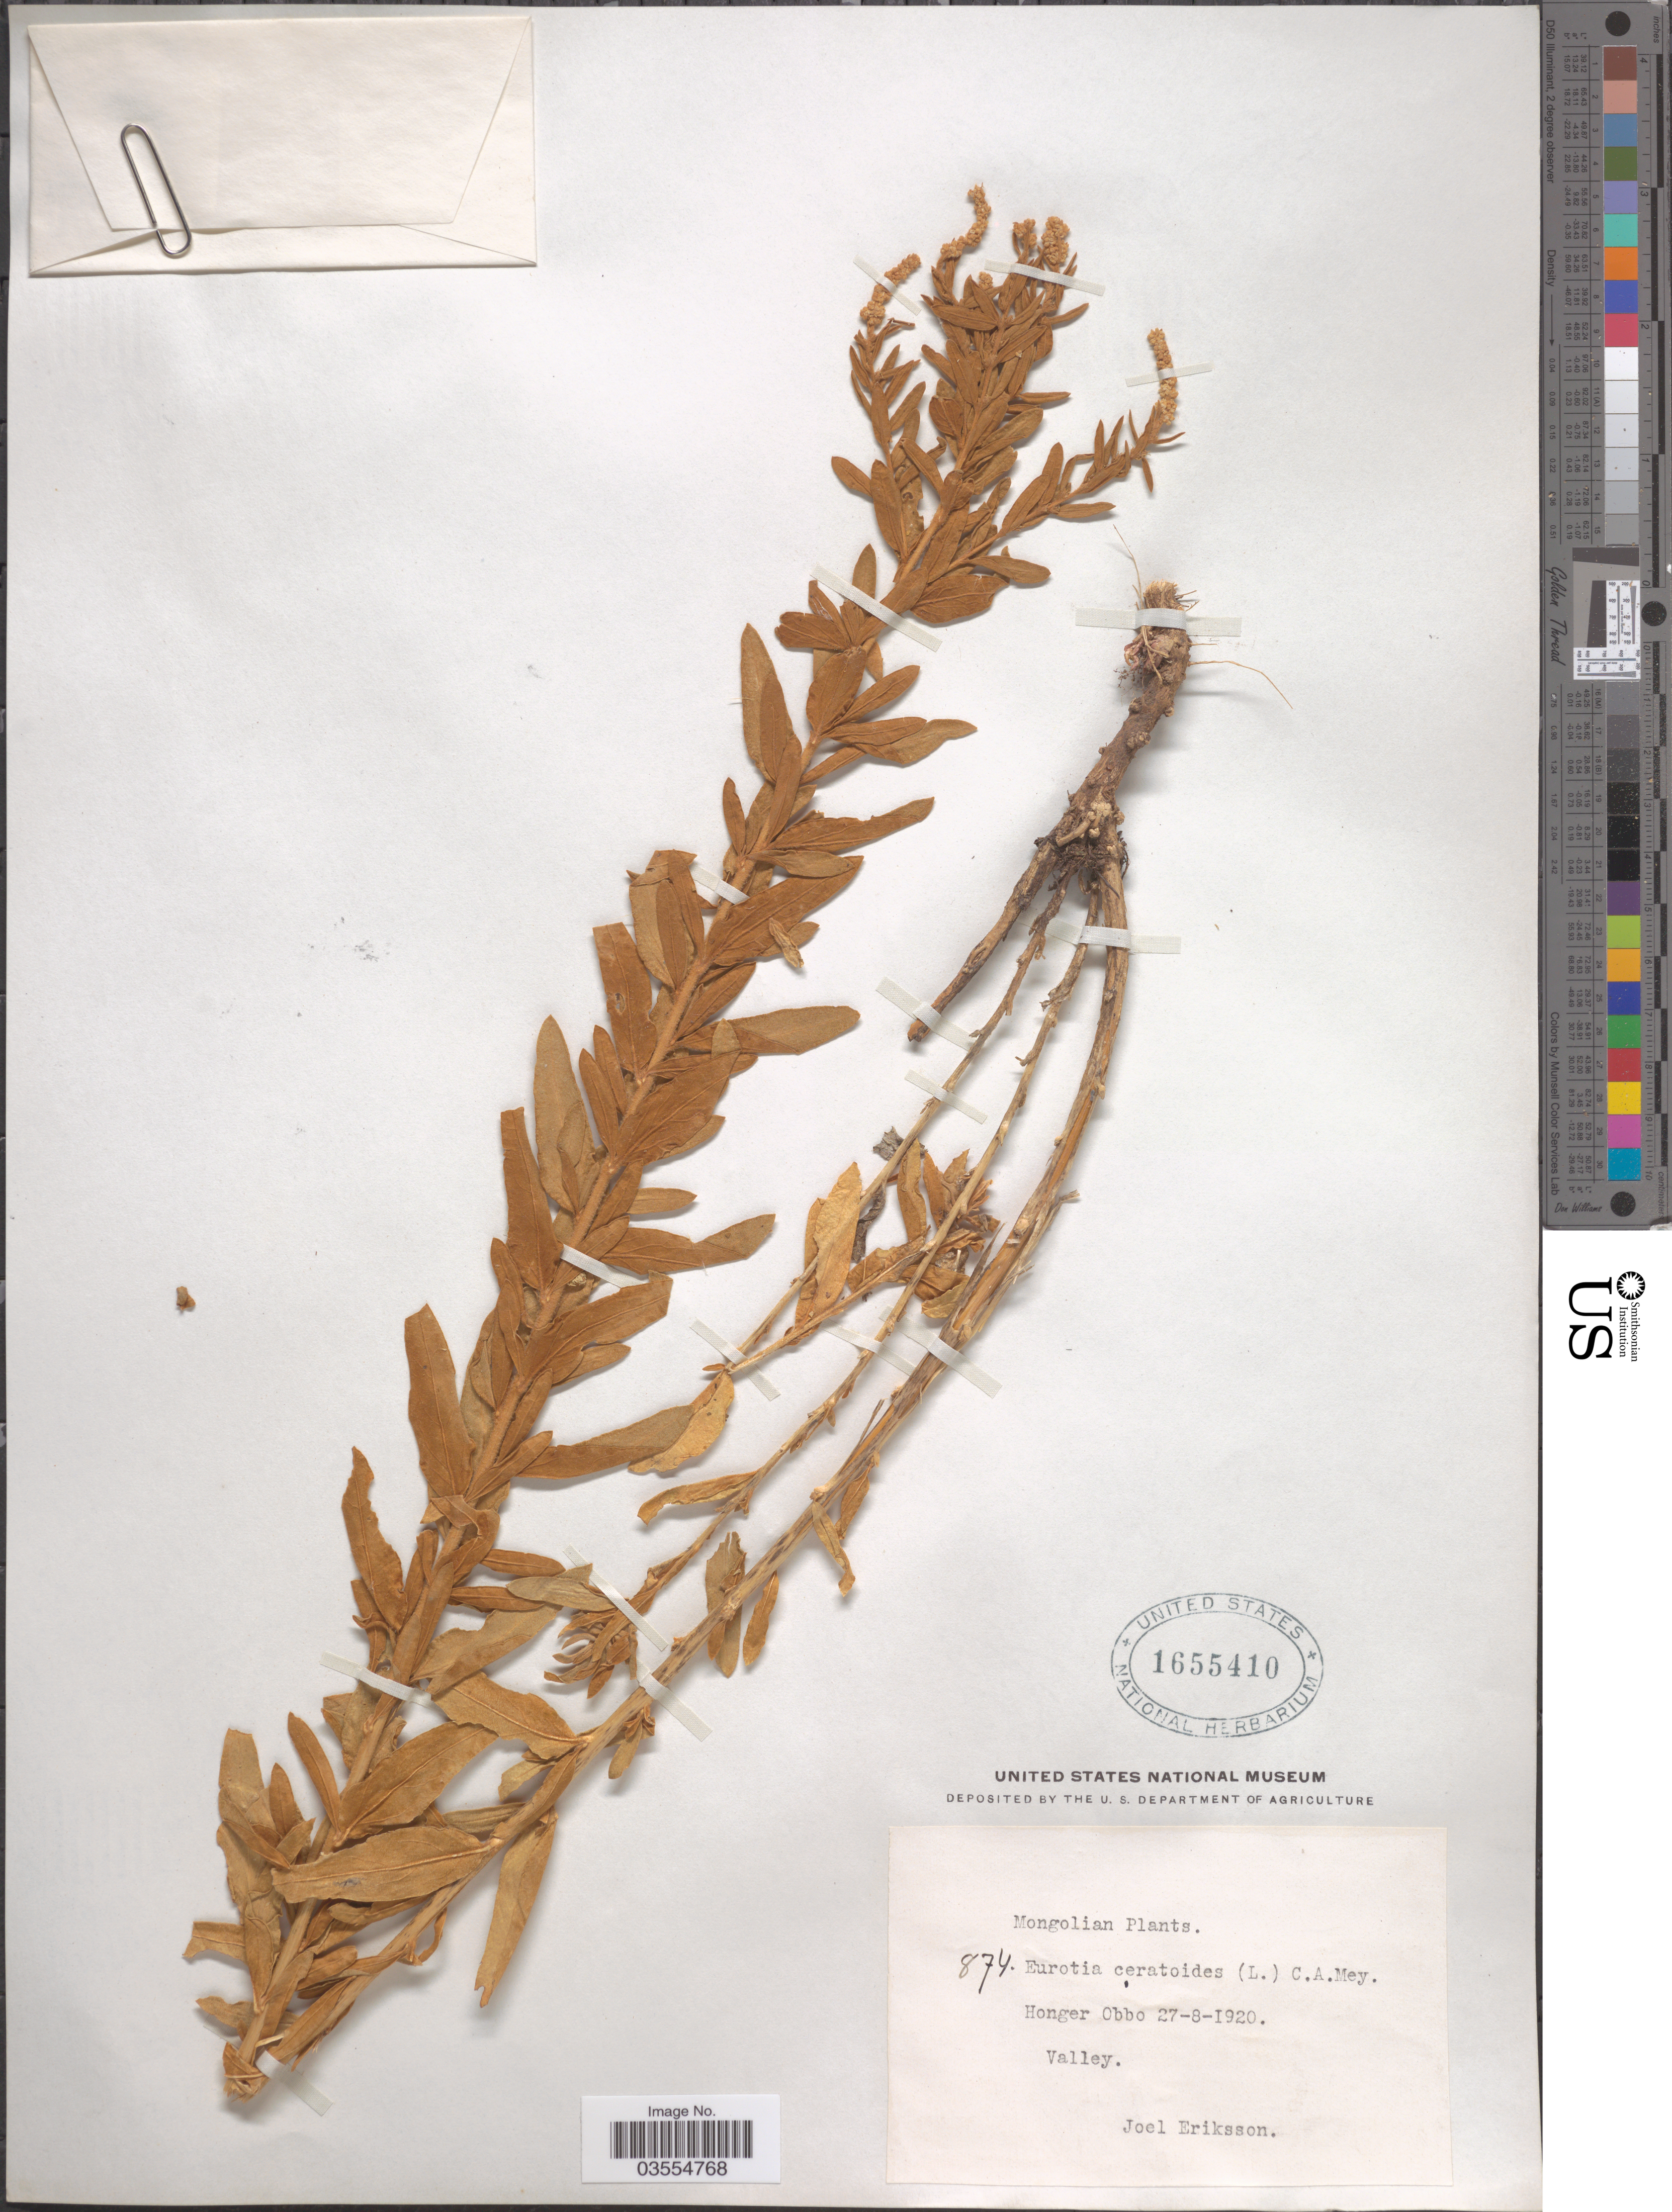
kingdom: Plantae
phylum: Tracheophyta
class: Magnoliopsida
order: Caryophyllales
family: Amaranthaceae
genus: Krascheninnikovia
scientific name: Krascheninnikovia ceratoides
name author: (L.) Gueldenst.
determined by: U.S. National Herbarium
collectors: J. Eriksson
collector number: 874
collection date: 1920-08-27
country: Mongolia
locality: Honger Obbo. Valley.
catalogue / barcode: US 1655410